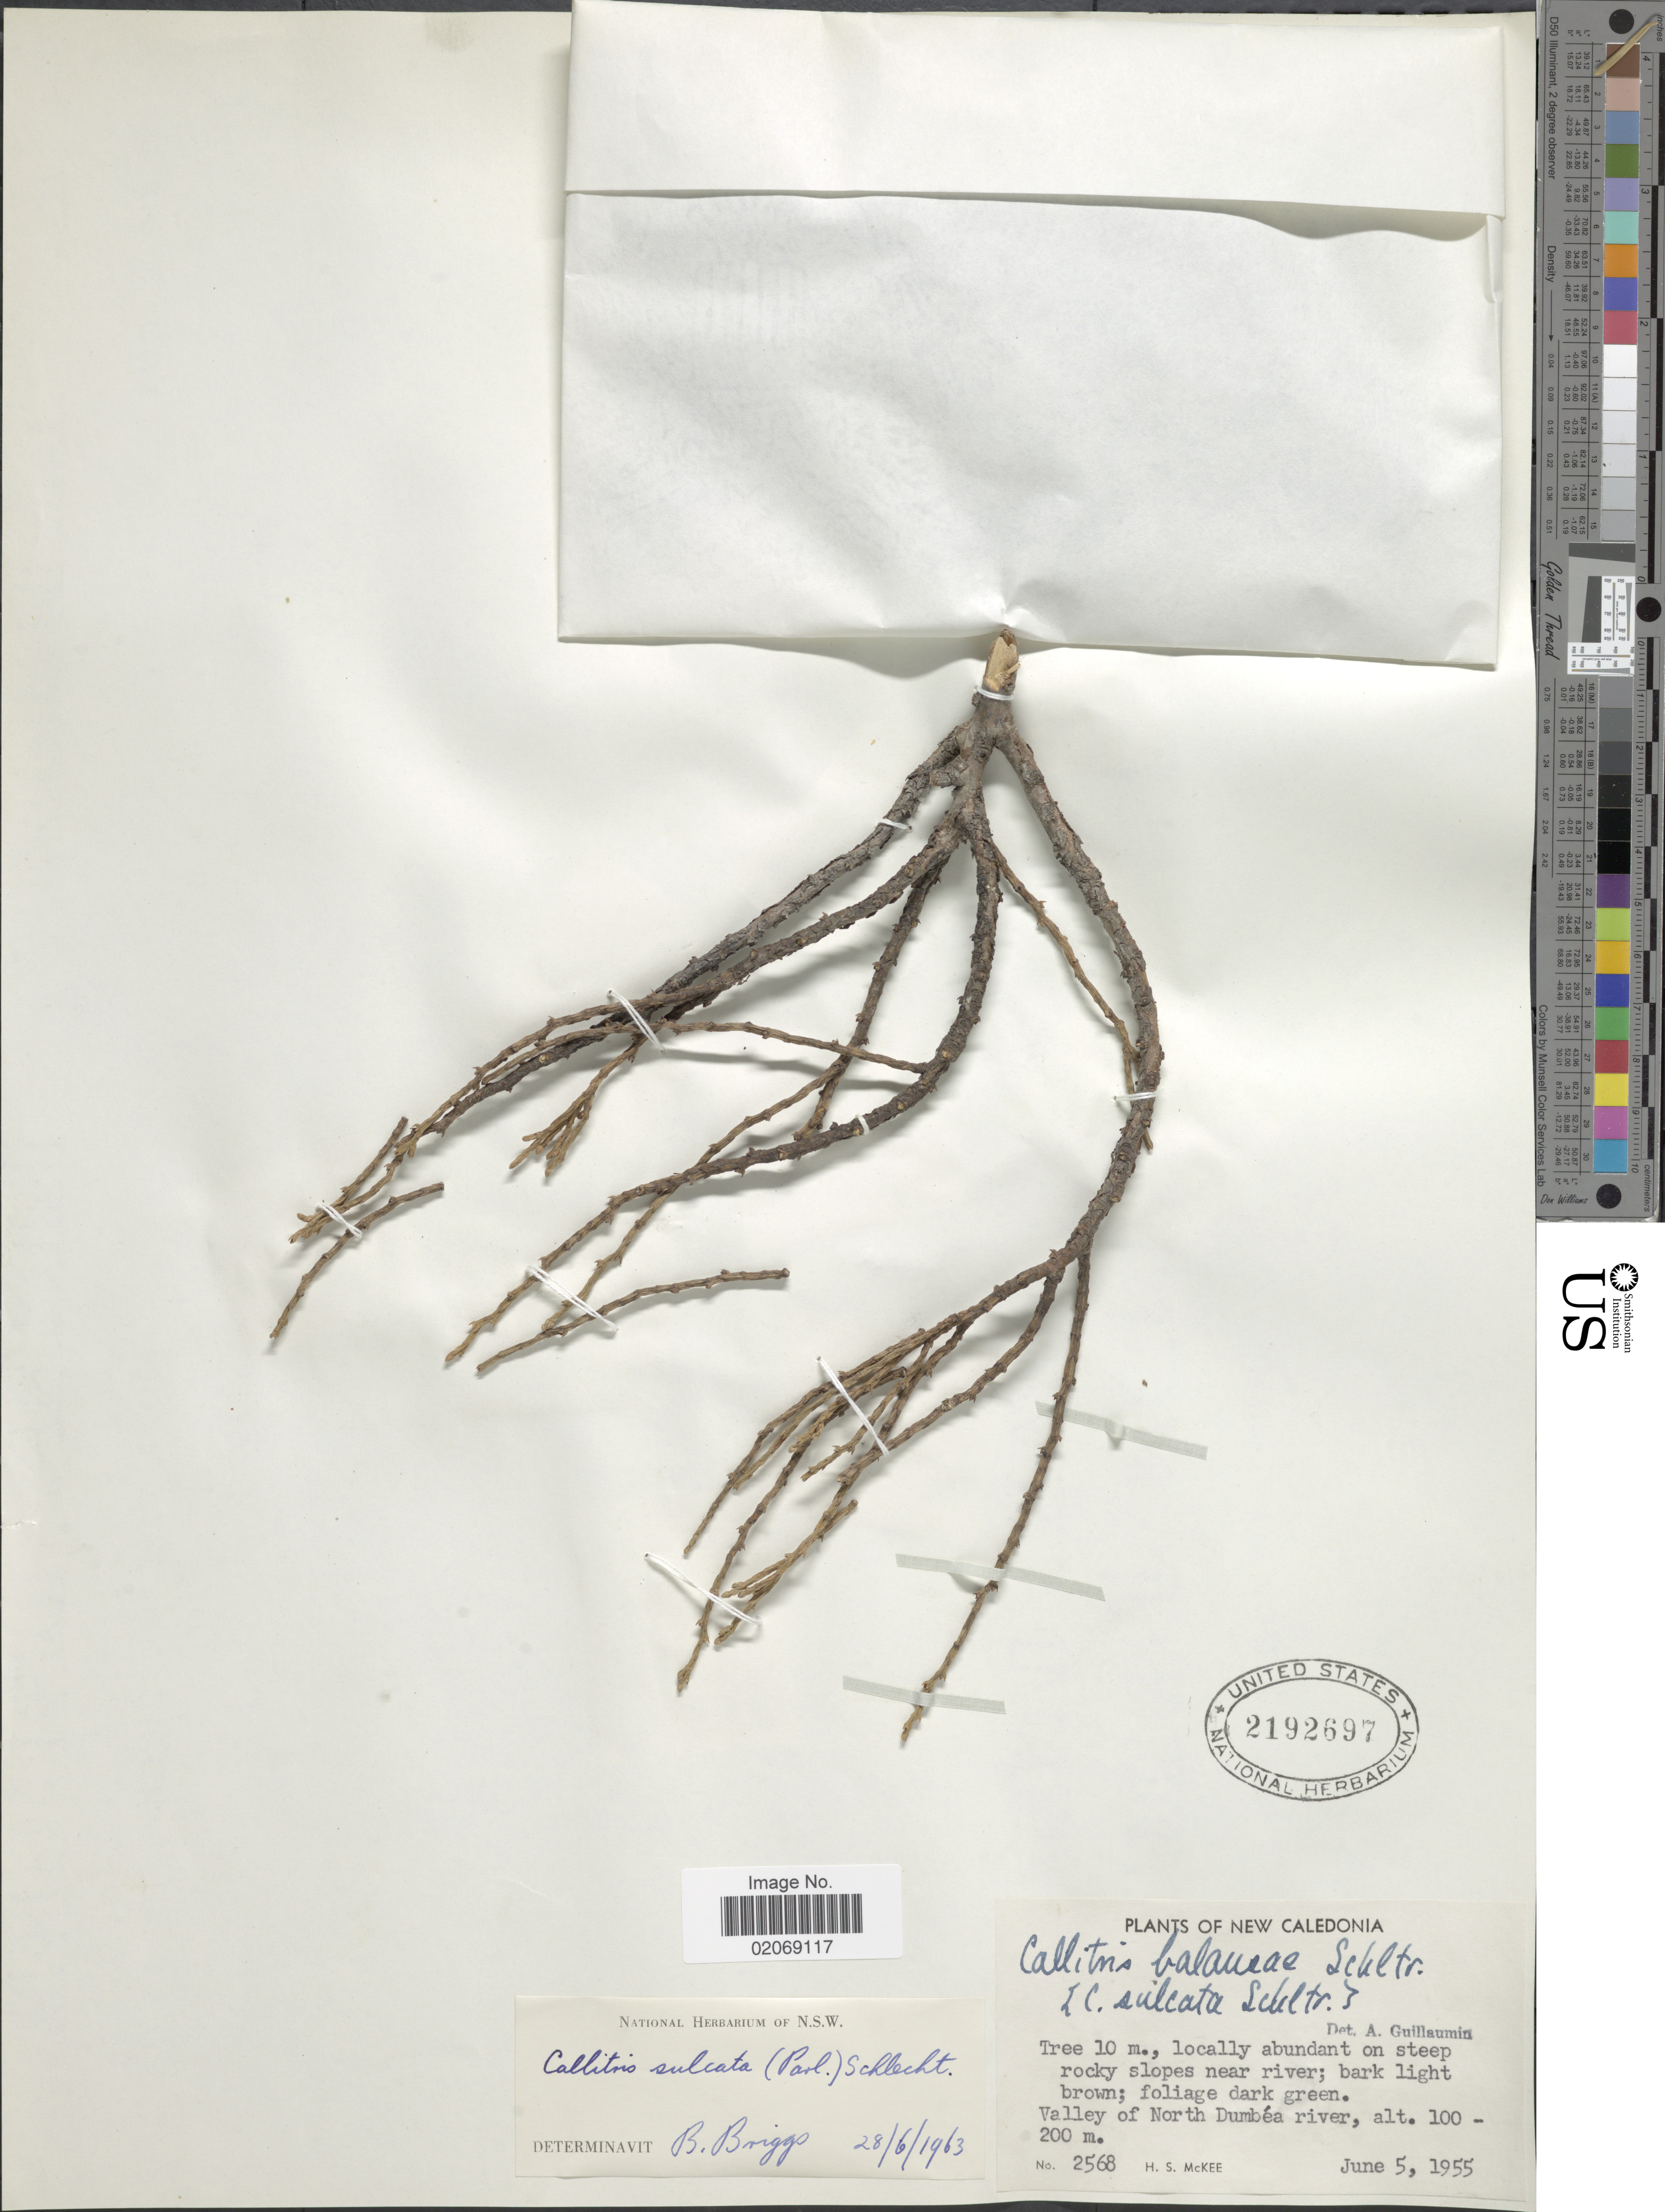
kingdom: Plantae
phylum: Tracheophyta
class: Pinopsida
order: Pinales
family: Cupressaceae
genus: Callitris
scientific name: Callitris sulcata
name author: (Parl.) Schltr.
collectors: H. S. McKee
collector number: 2568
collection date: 1955-06-05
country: New Caledonia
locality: Valley of North Dumbea river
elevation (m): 100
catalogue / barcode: US 2192697